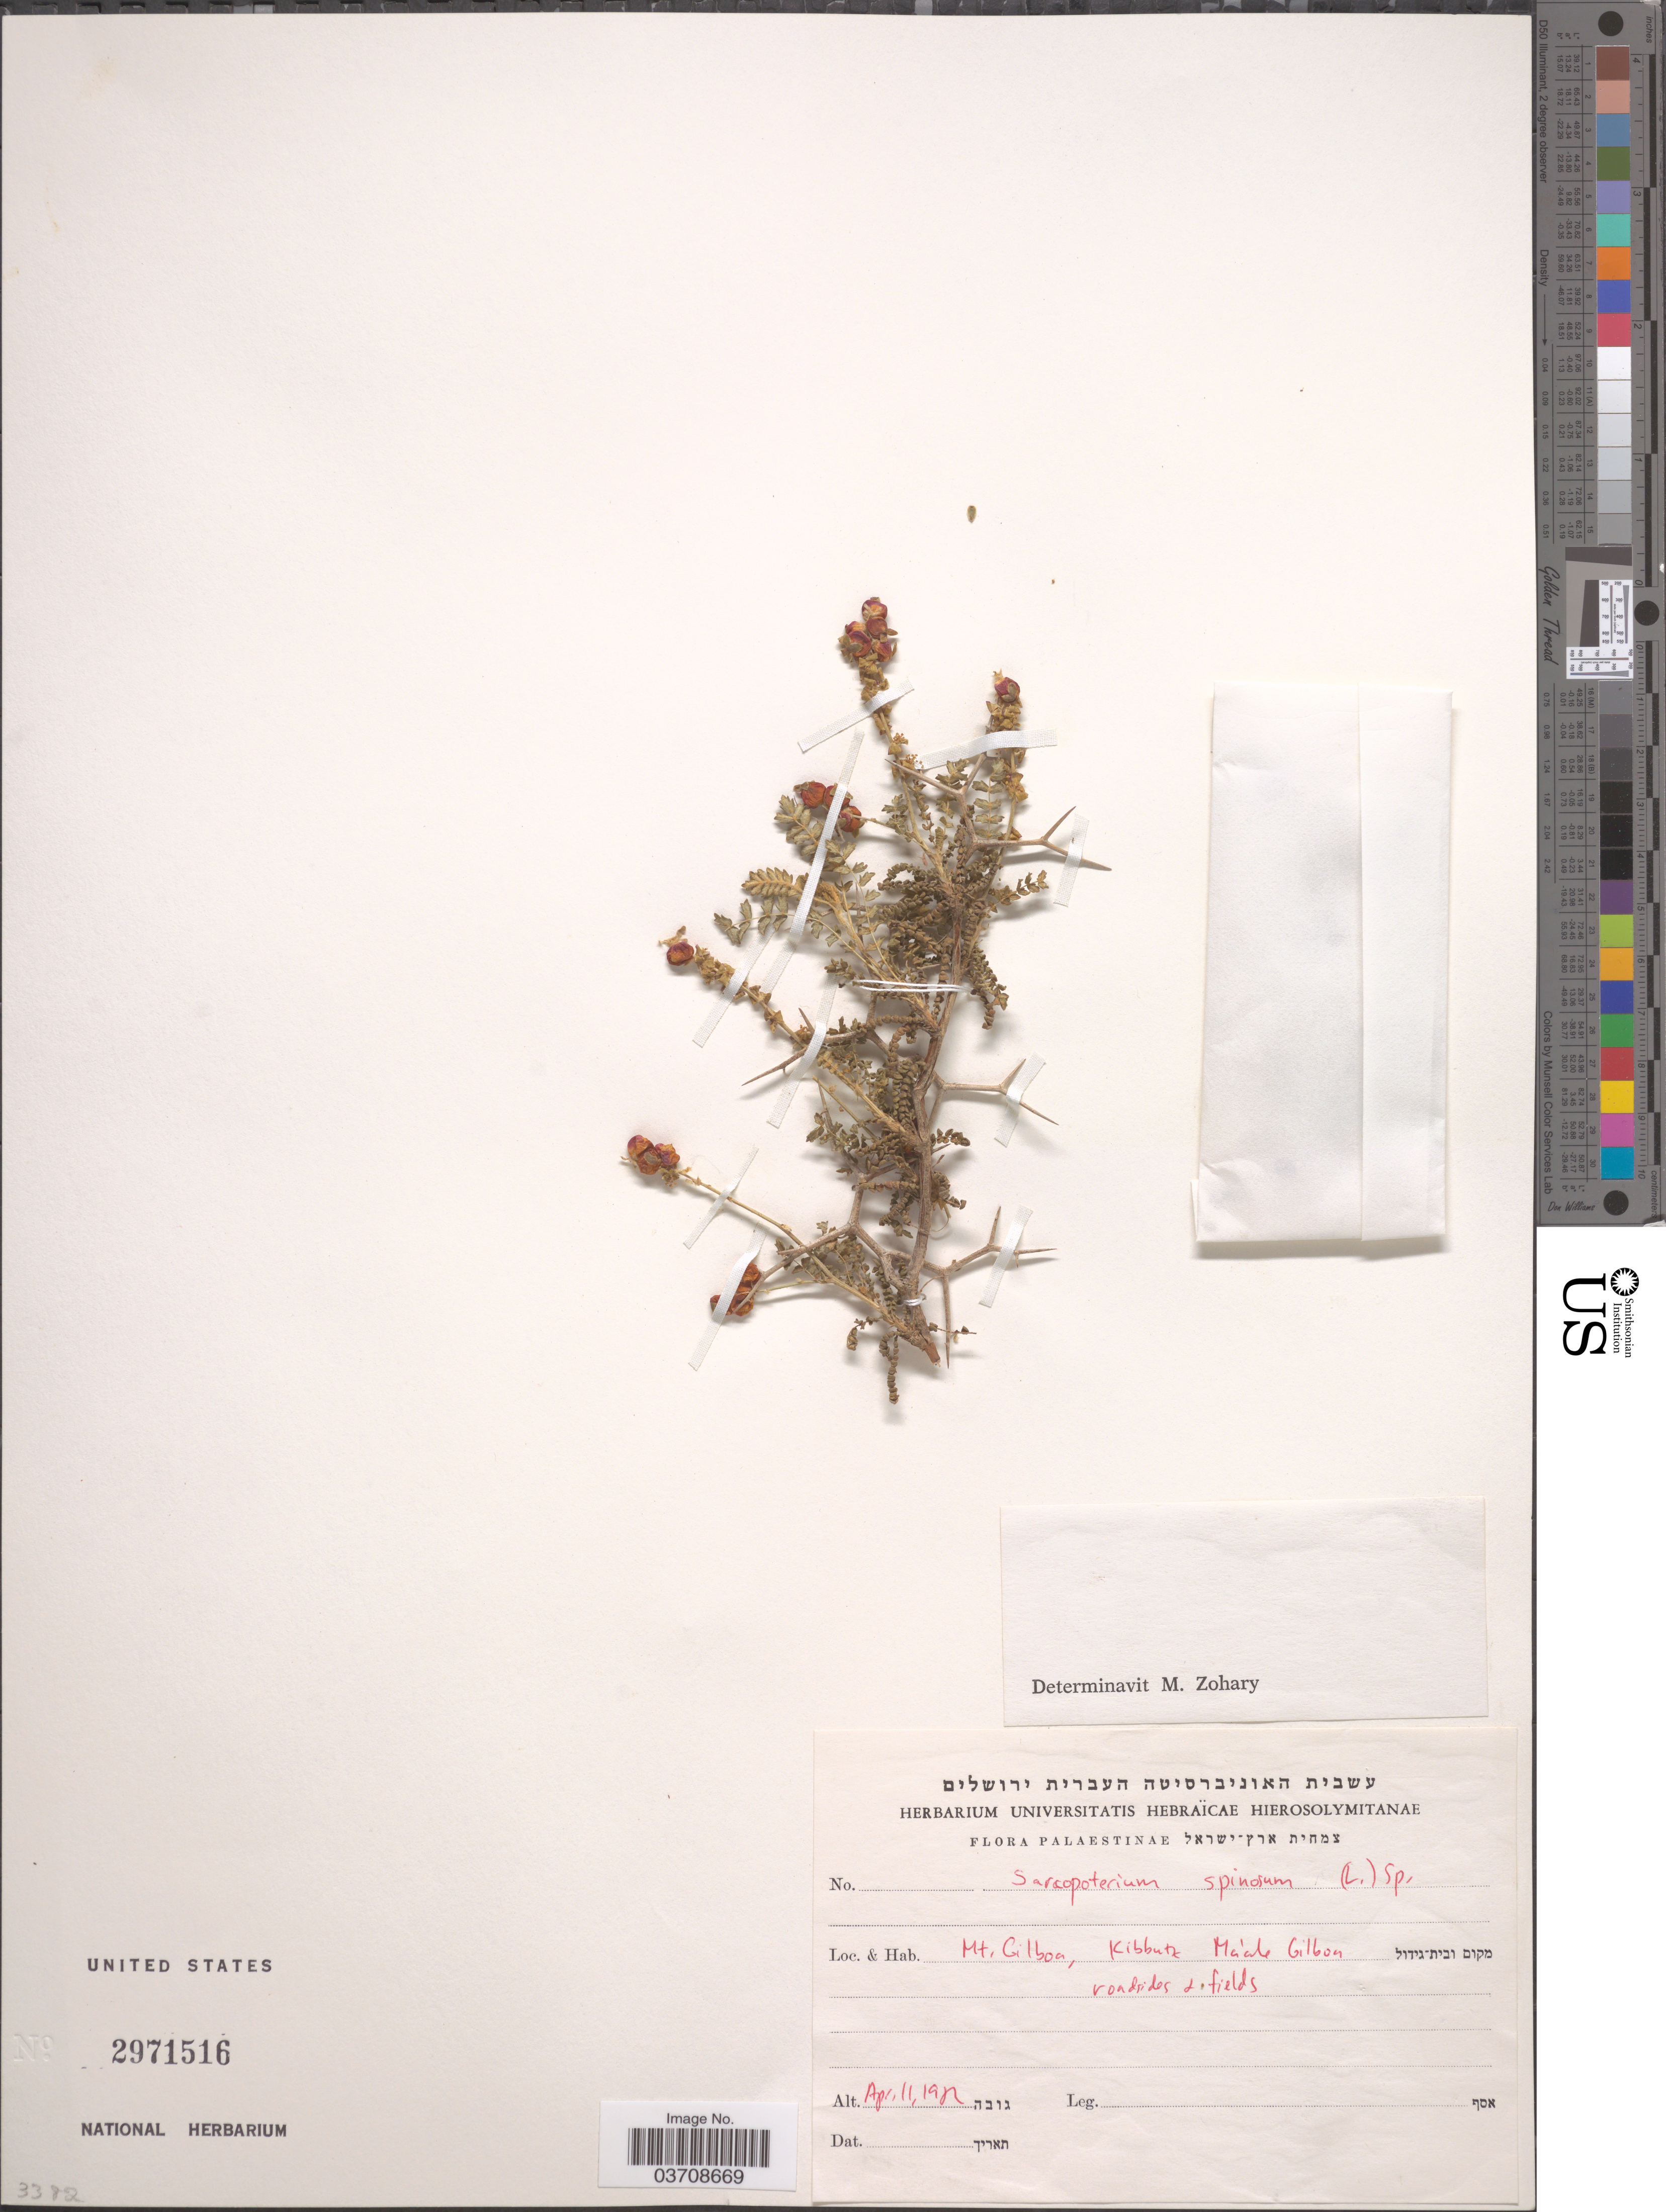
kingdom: Plantae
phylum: Tracheophyta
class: Magnoliopsida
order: Rosales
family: Rosaceae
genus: Sarcopoterium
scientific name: Sarcopoterium spinosum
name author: (L.) Spach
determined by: Strong, Mark T., (BOT), Smithsonian Institution - National Museum of Natural History (UNITED STATES)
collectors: Herbarium Universitatis Hebraicae Hierosolymitanae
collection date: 1982-04-11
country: Israel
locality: Palæstinæ. Mt. Gilboa, Kibbutk [interpreted] Maàle Gilbon roadsides and fields.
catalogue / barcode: US 2971516